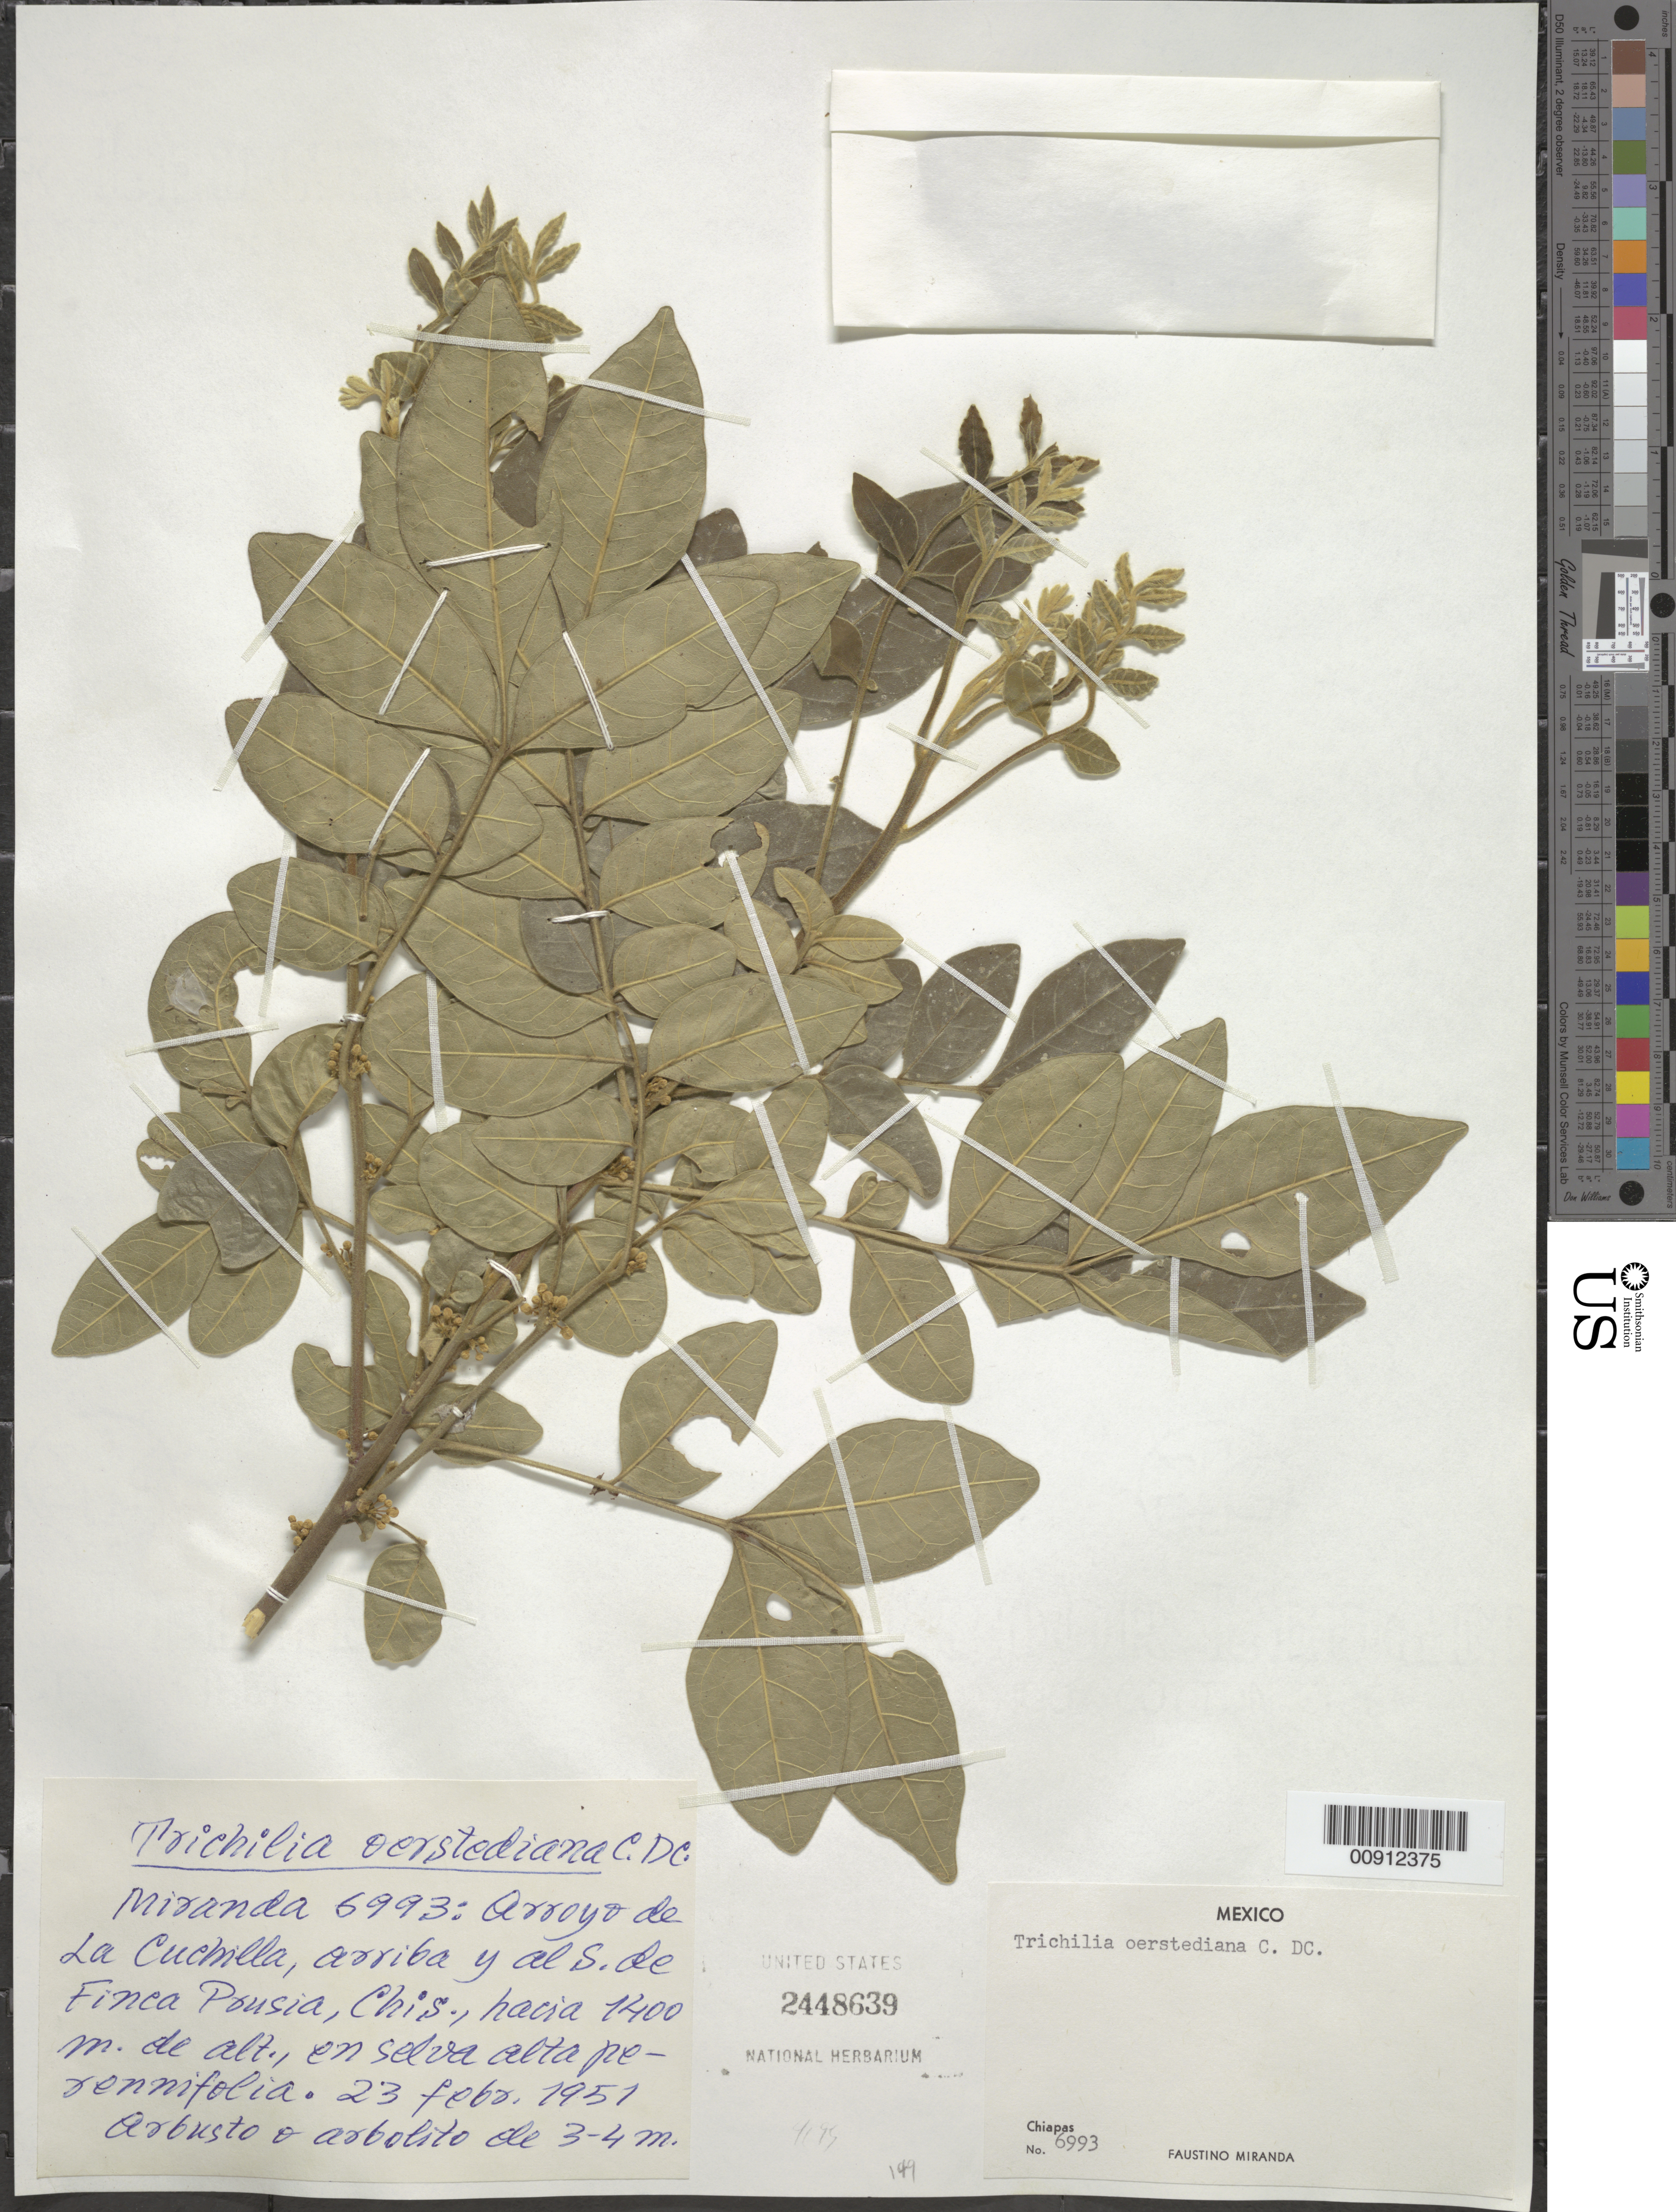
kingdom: Plantae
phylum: Tracheophyta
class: Magnoliopsida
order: Sapindales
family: Meliaceae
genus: Trichilia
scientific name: Trichilia oerstediana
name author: C. DC.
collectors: Miranda G., F.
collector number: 6993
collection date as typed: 23 Feb 1951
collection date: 1951-02-23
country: Mexico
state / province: Chiapas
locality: Arroyo de La Cuchilla, arriba y al S. de Finca Prusia, Chiapas.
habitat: En selva alta perennifolia.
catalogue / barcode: US 2448639